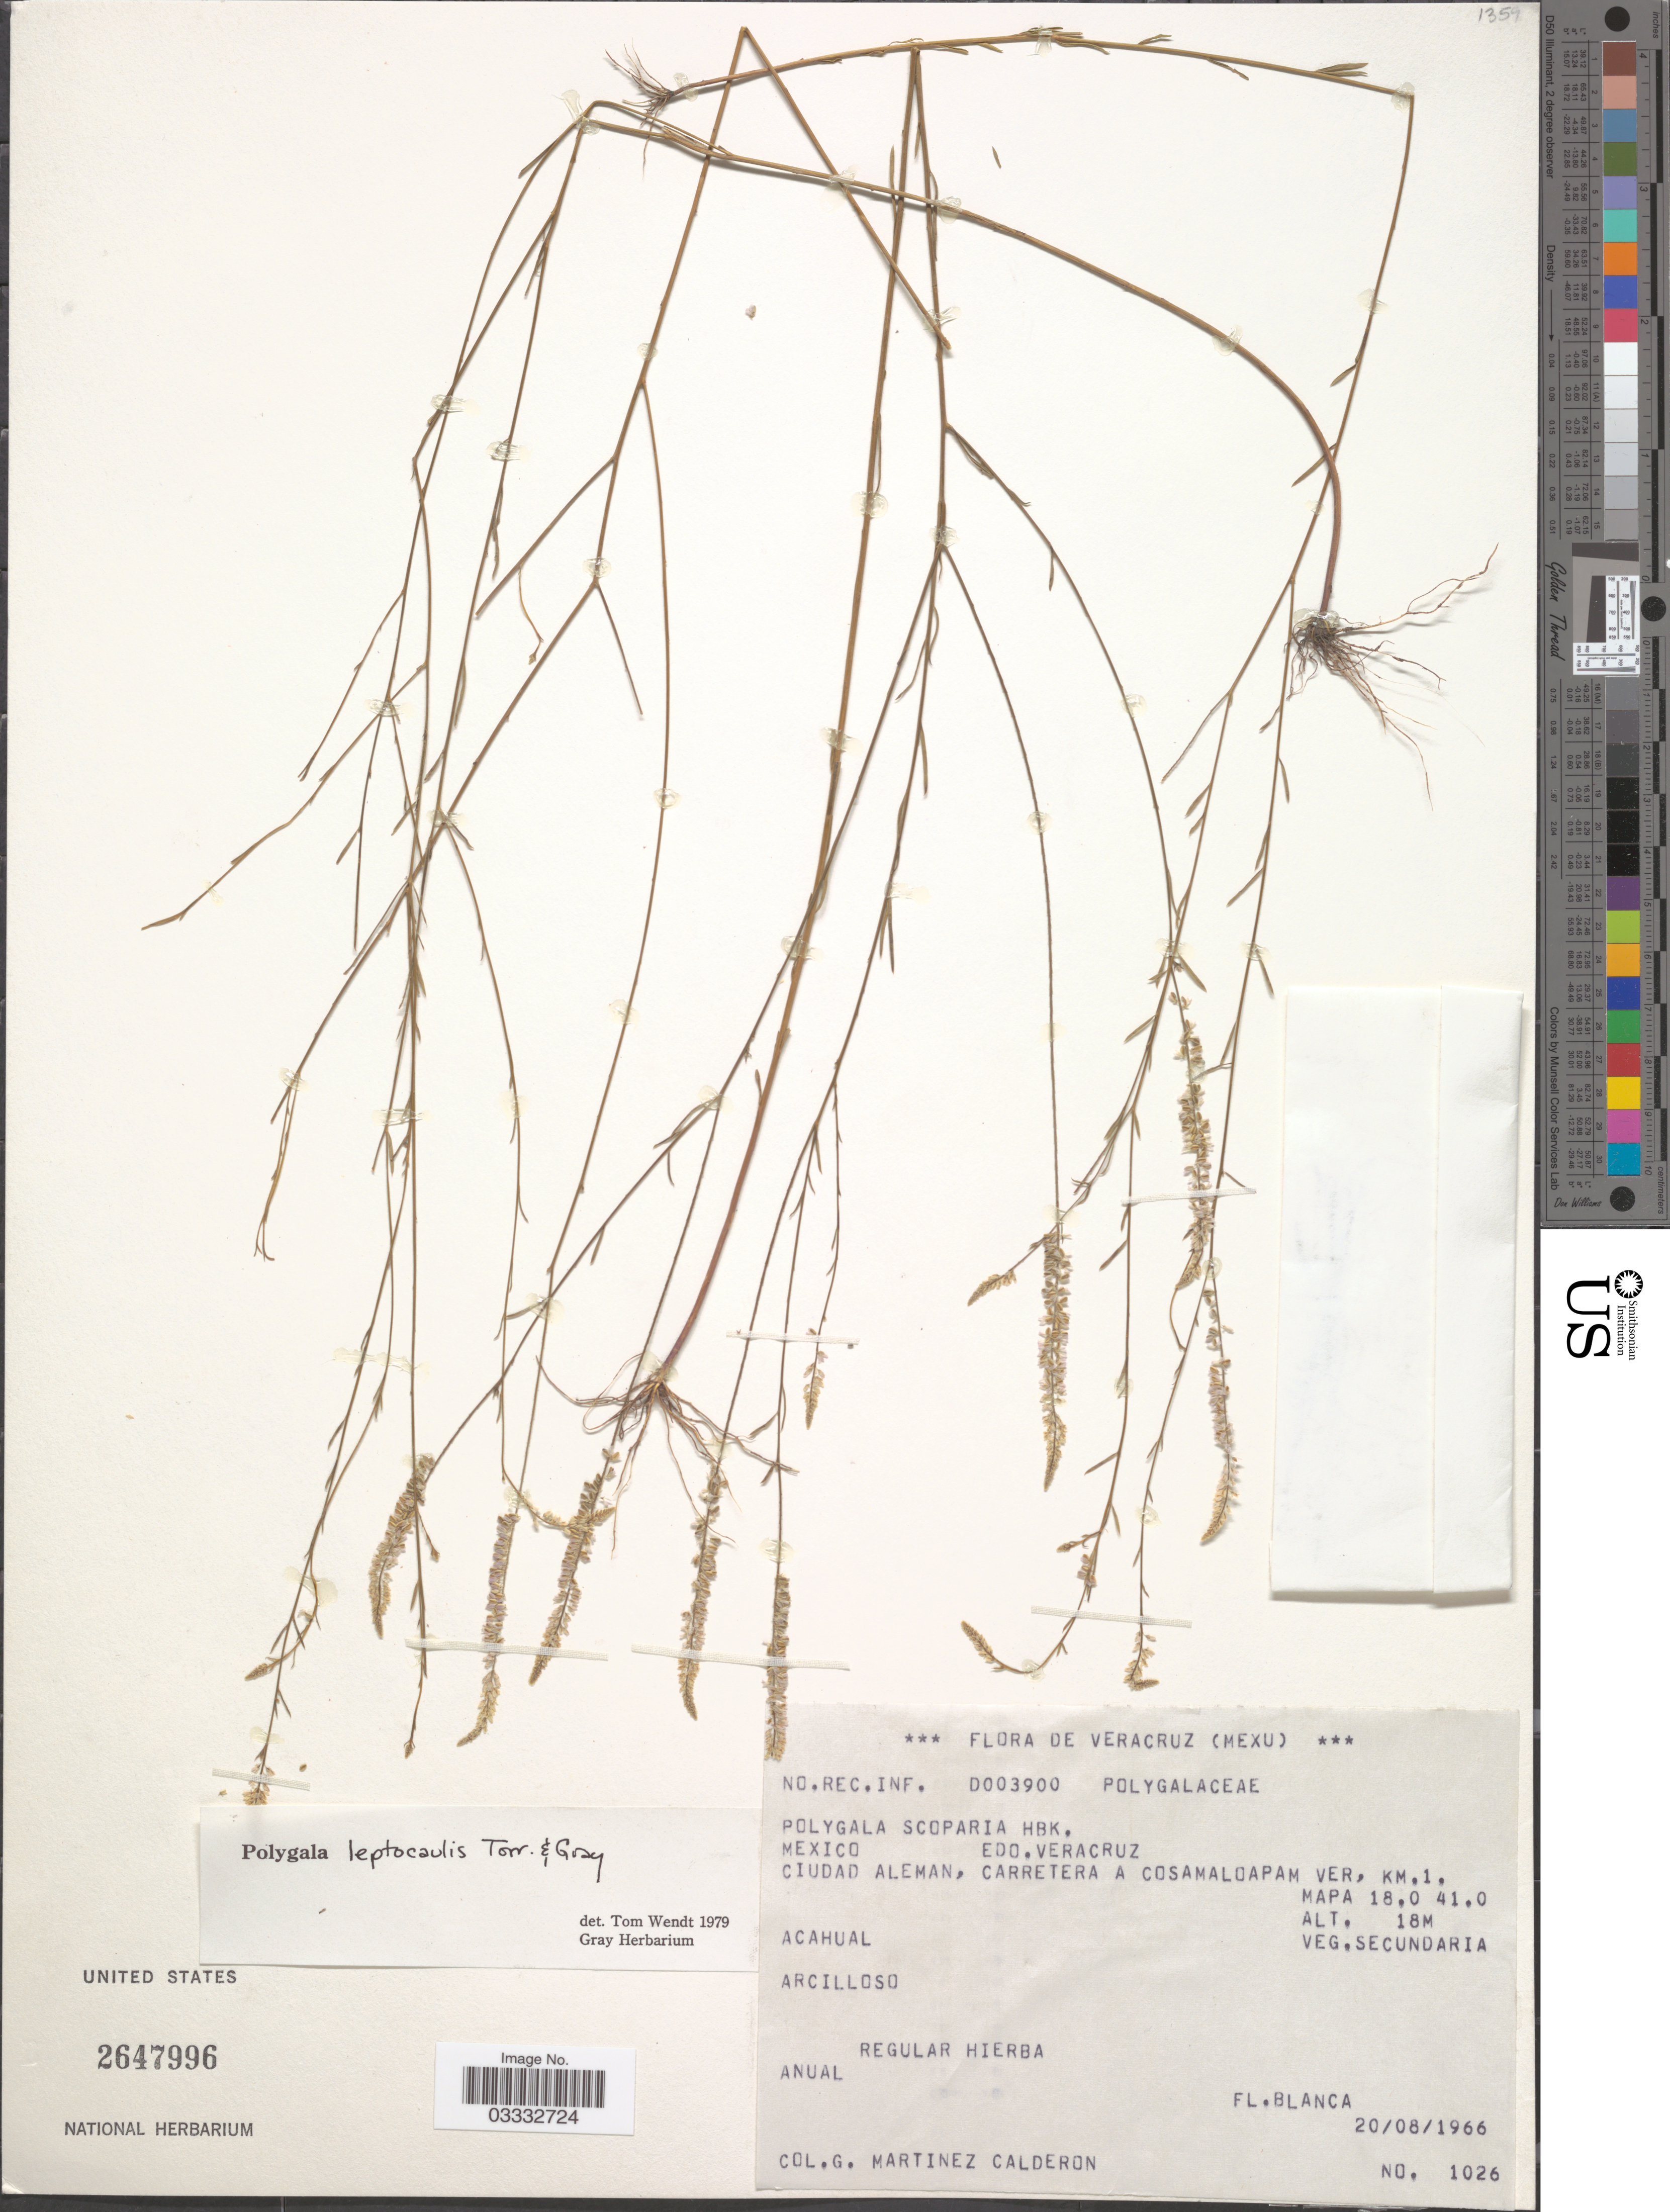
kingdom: Plantae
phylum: Tracheophyta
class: Magnoliopsida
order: Fabales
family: Polygalaceae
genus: Polygala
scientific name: Polygala leptocaulis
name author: Torr. & A. Gray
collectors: G. Martínez Calderón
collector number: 1026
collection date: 1966-08-20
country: Mexico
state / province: Veracruz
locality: Edo. Veracruz. Ciudad Aleman, carretera a Cosamaloapam Ver, Km. 1. Mapa 18,0 41,0.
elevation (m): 18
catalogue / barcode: US 2647996